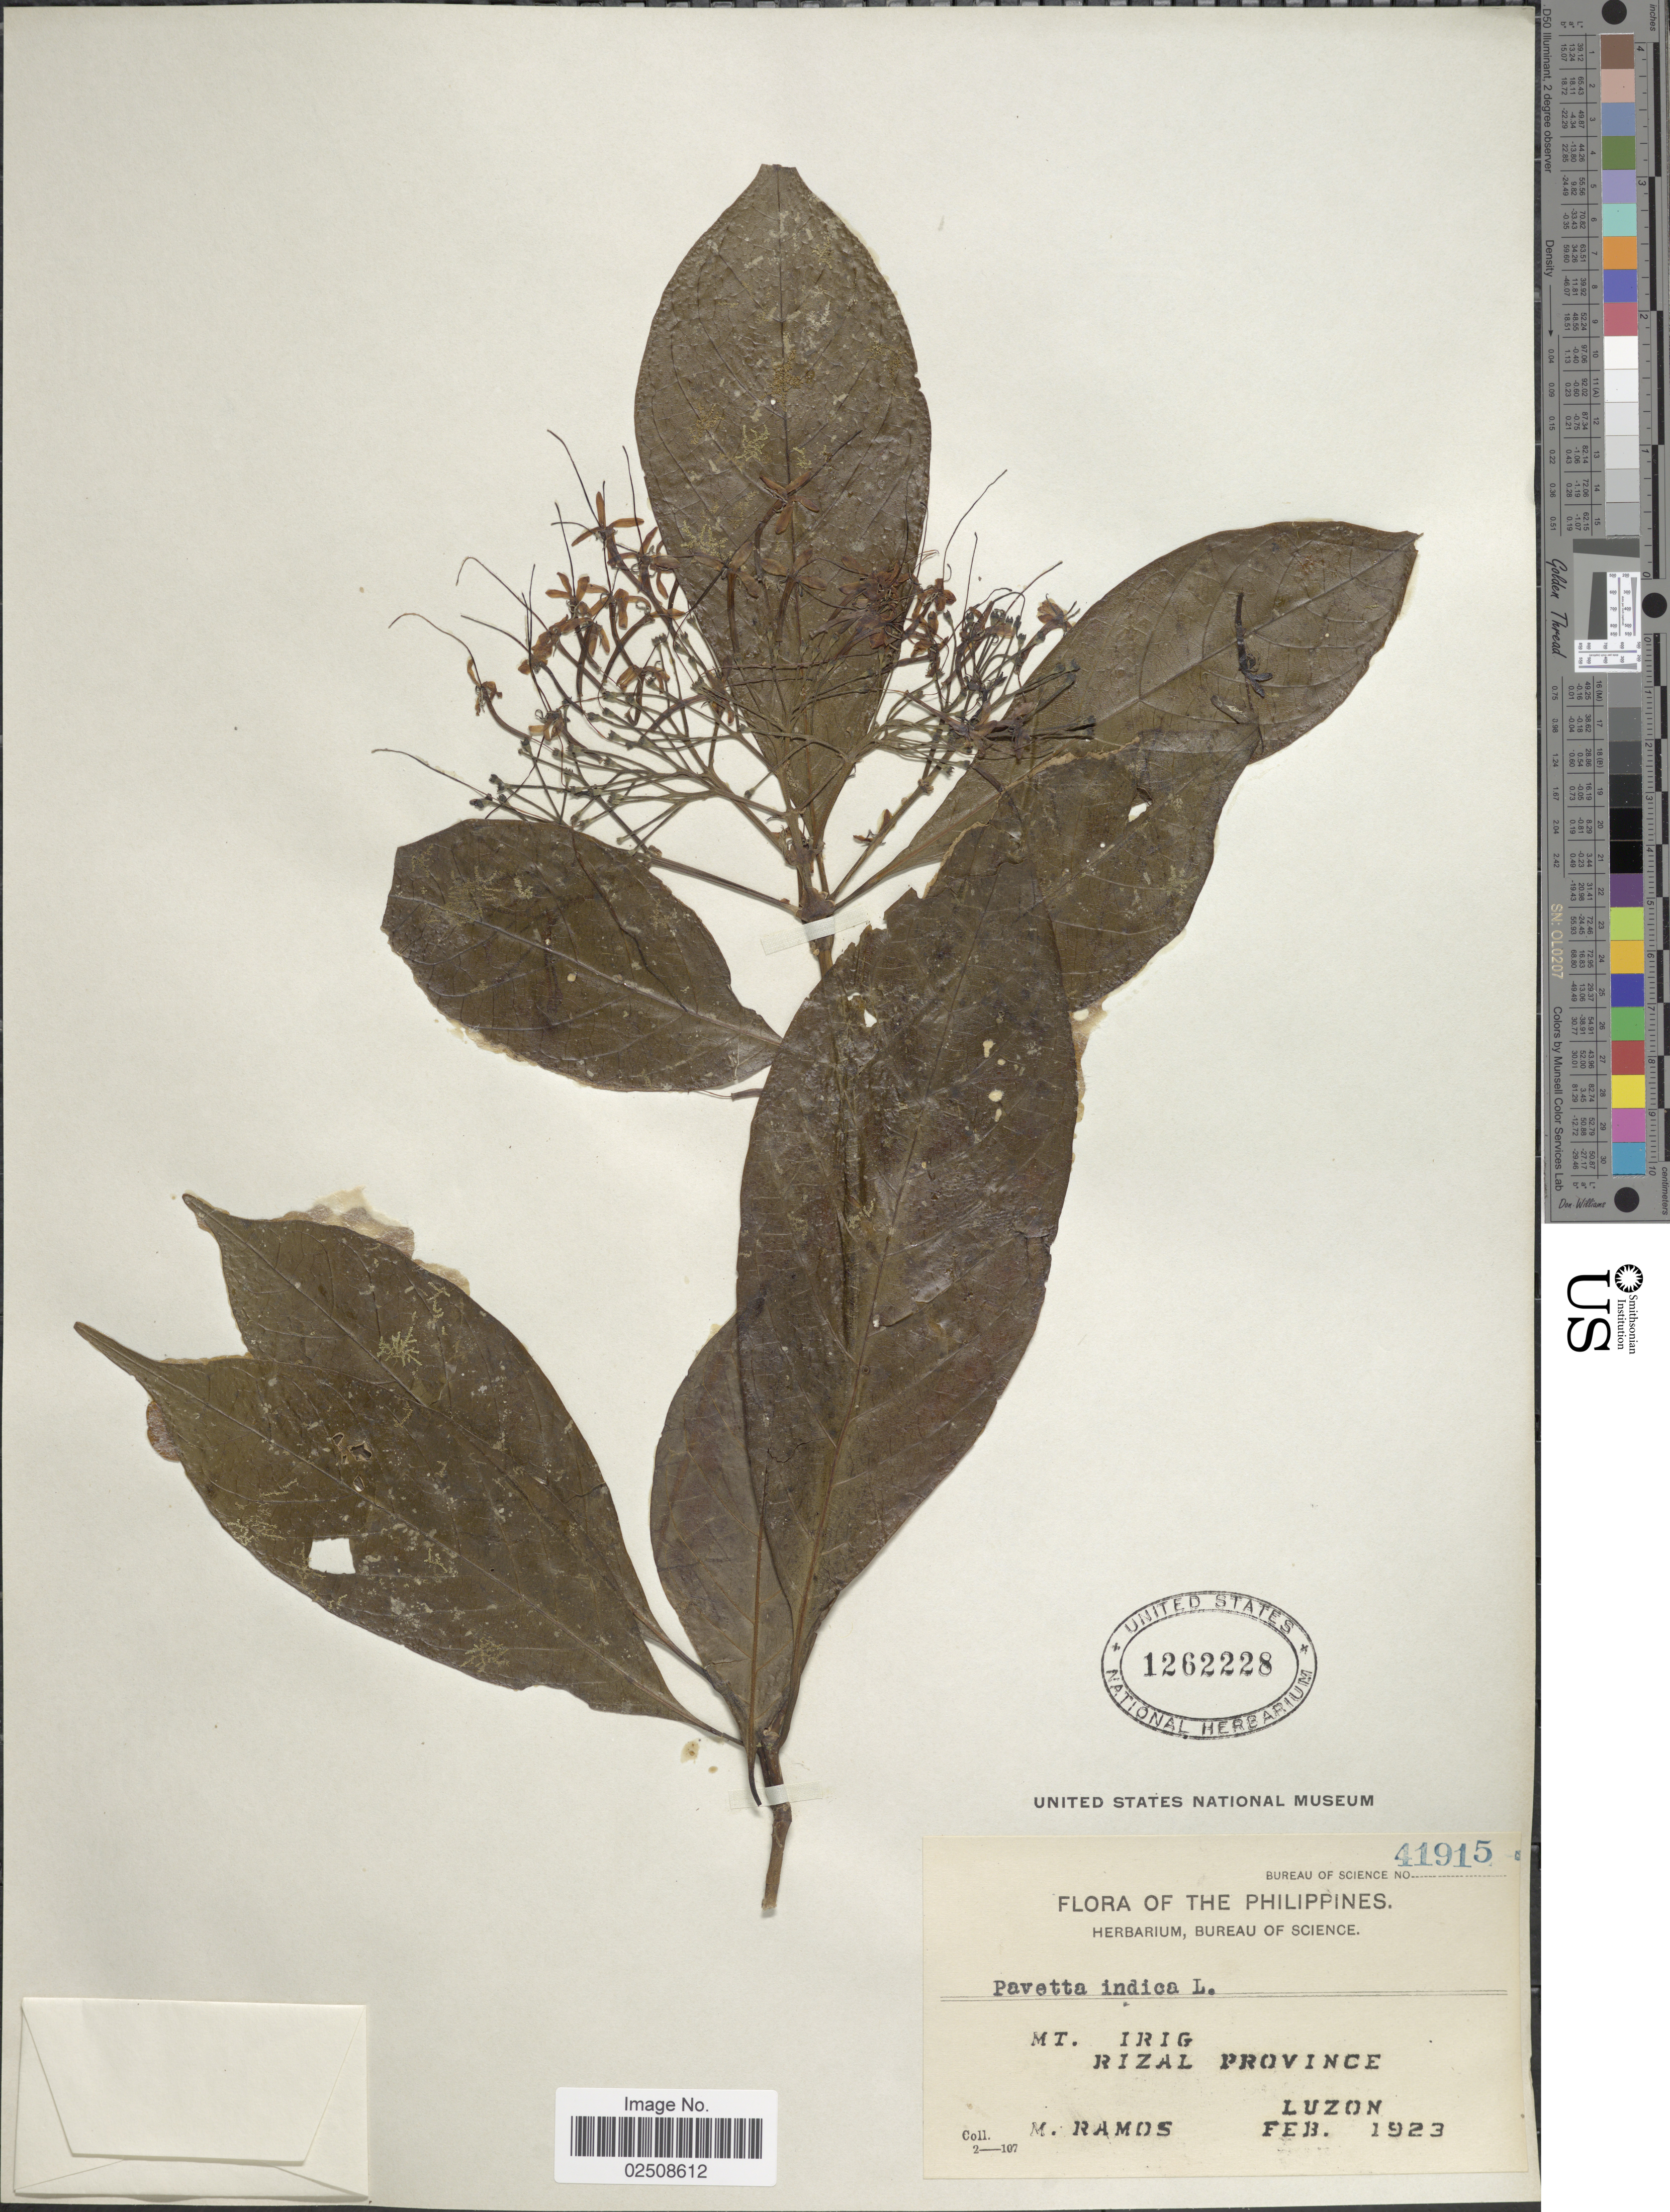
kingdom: Plantae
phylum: Tracheophyta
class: Magnoliopsida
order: Gentianales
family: Rubiaceae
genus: Pavetta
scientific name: Pavetta indica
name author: L.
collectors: M. Ramos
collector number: Bureau of Science 41915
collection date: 1923-02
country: Philippines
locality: Mt. Irig, Rizal Province, Luzon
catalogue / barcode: US 1262228